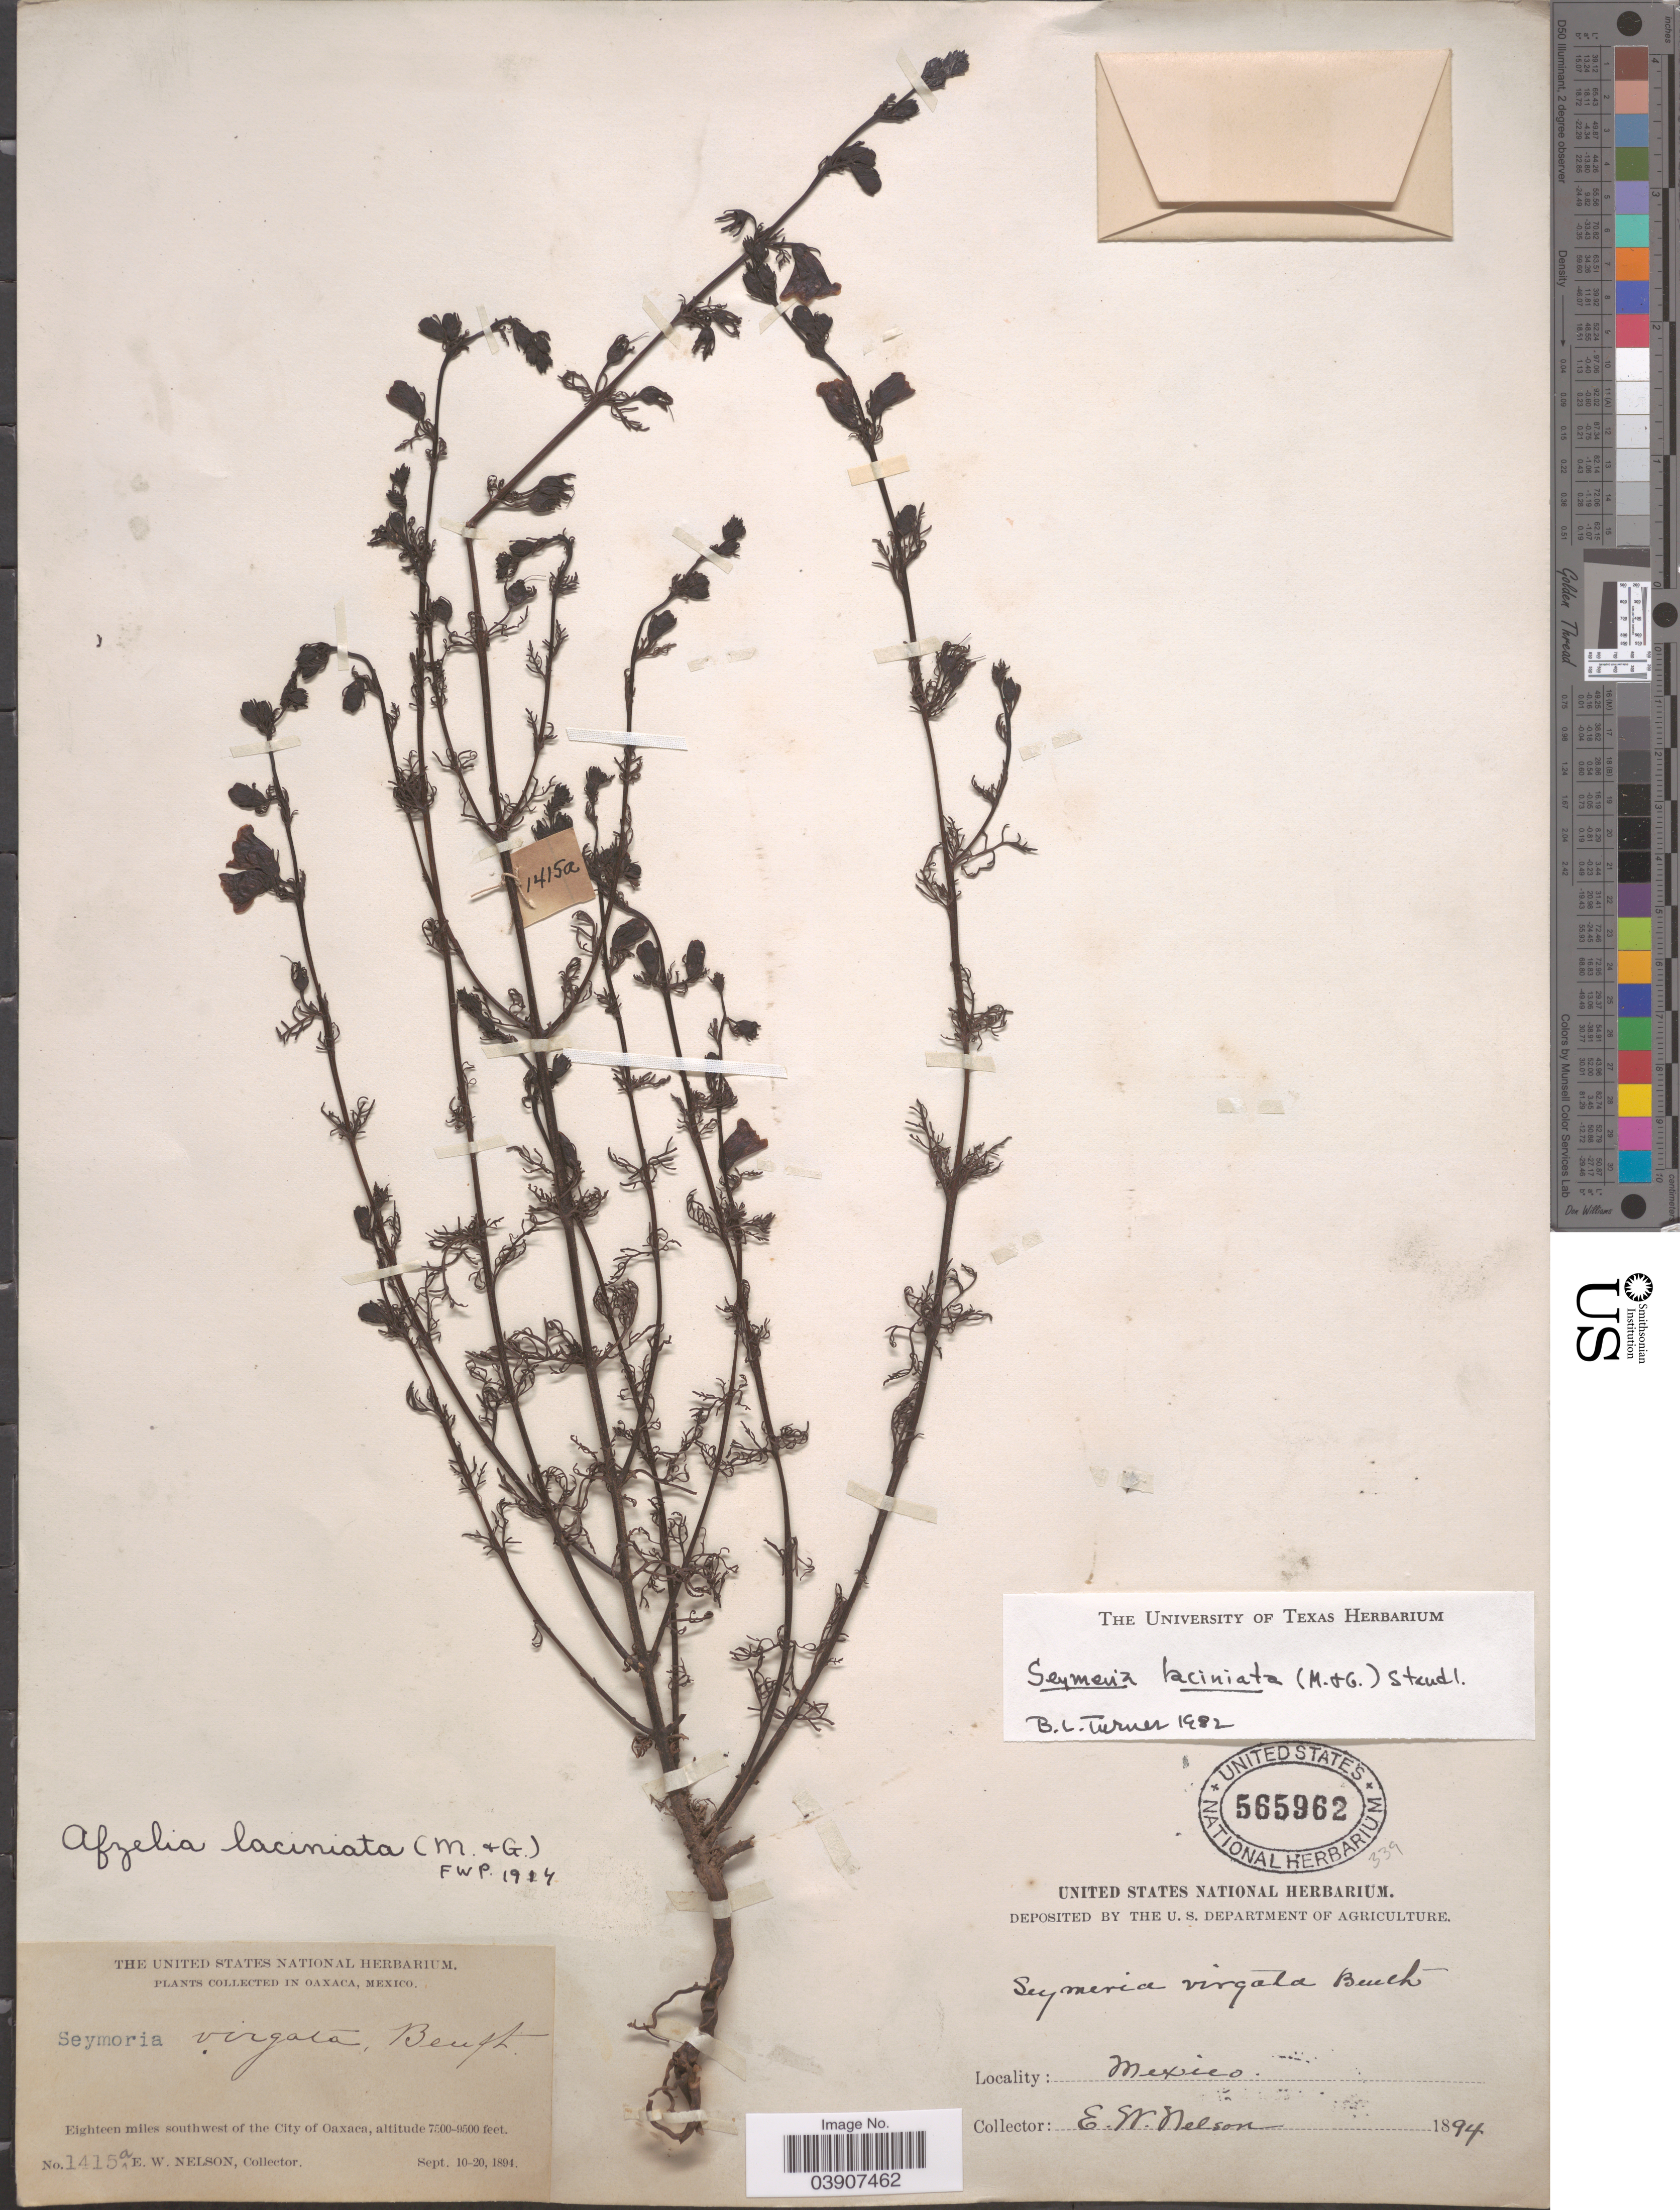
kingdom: Plantae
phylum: Tracheophyta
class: Magnoliopsida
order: Lamiales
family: Orobanchaceae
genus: Seymeria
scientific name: Seymeria laciniata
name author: (M. Martens & Galeotti) Standl.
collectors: E. W. Nelson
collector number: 1415a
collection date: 1894-09-10/1894-09-20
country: Mexico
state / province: Oaxaca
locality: Eighteen miles southwest of the City of Oaxaca.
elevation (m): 2286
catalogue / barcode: US 565962